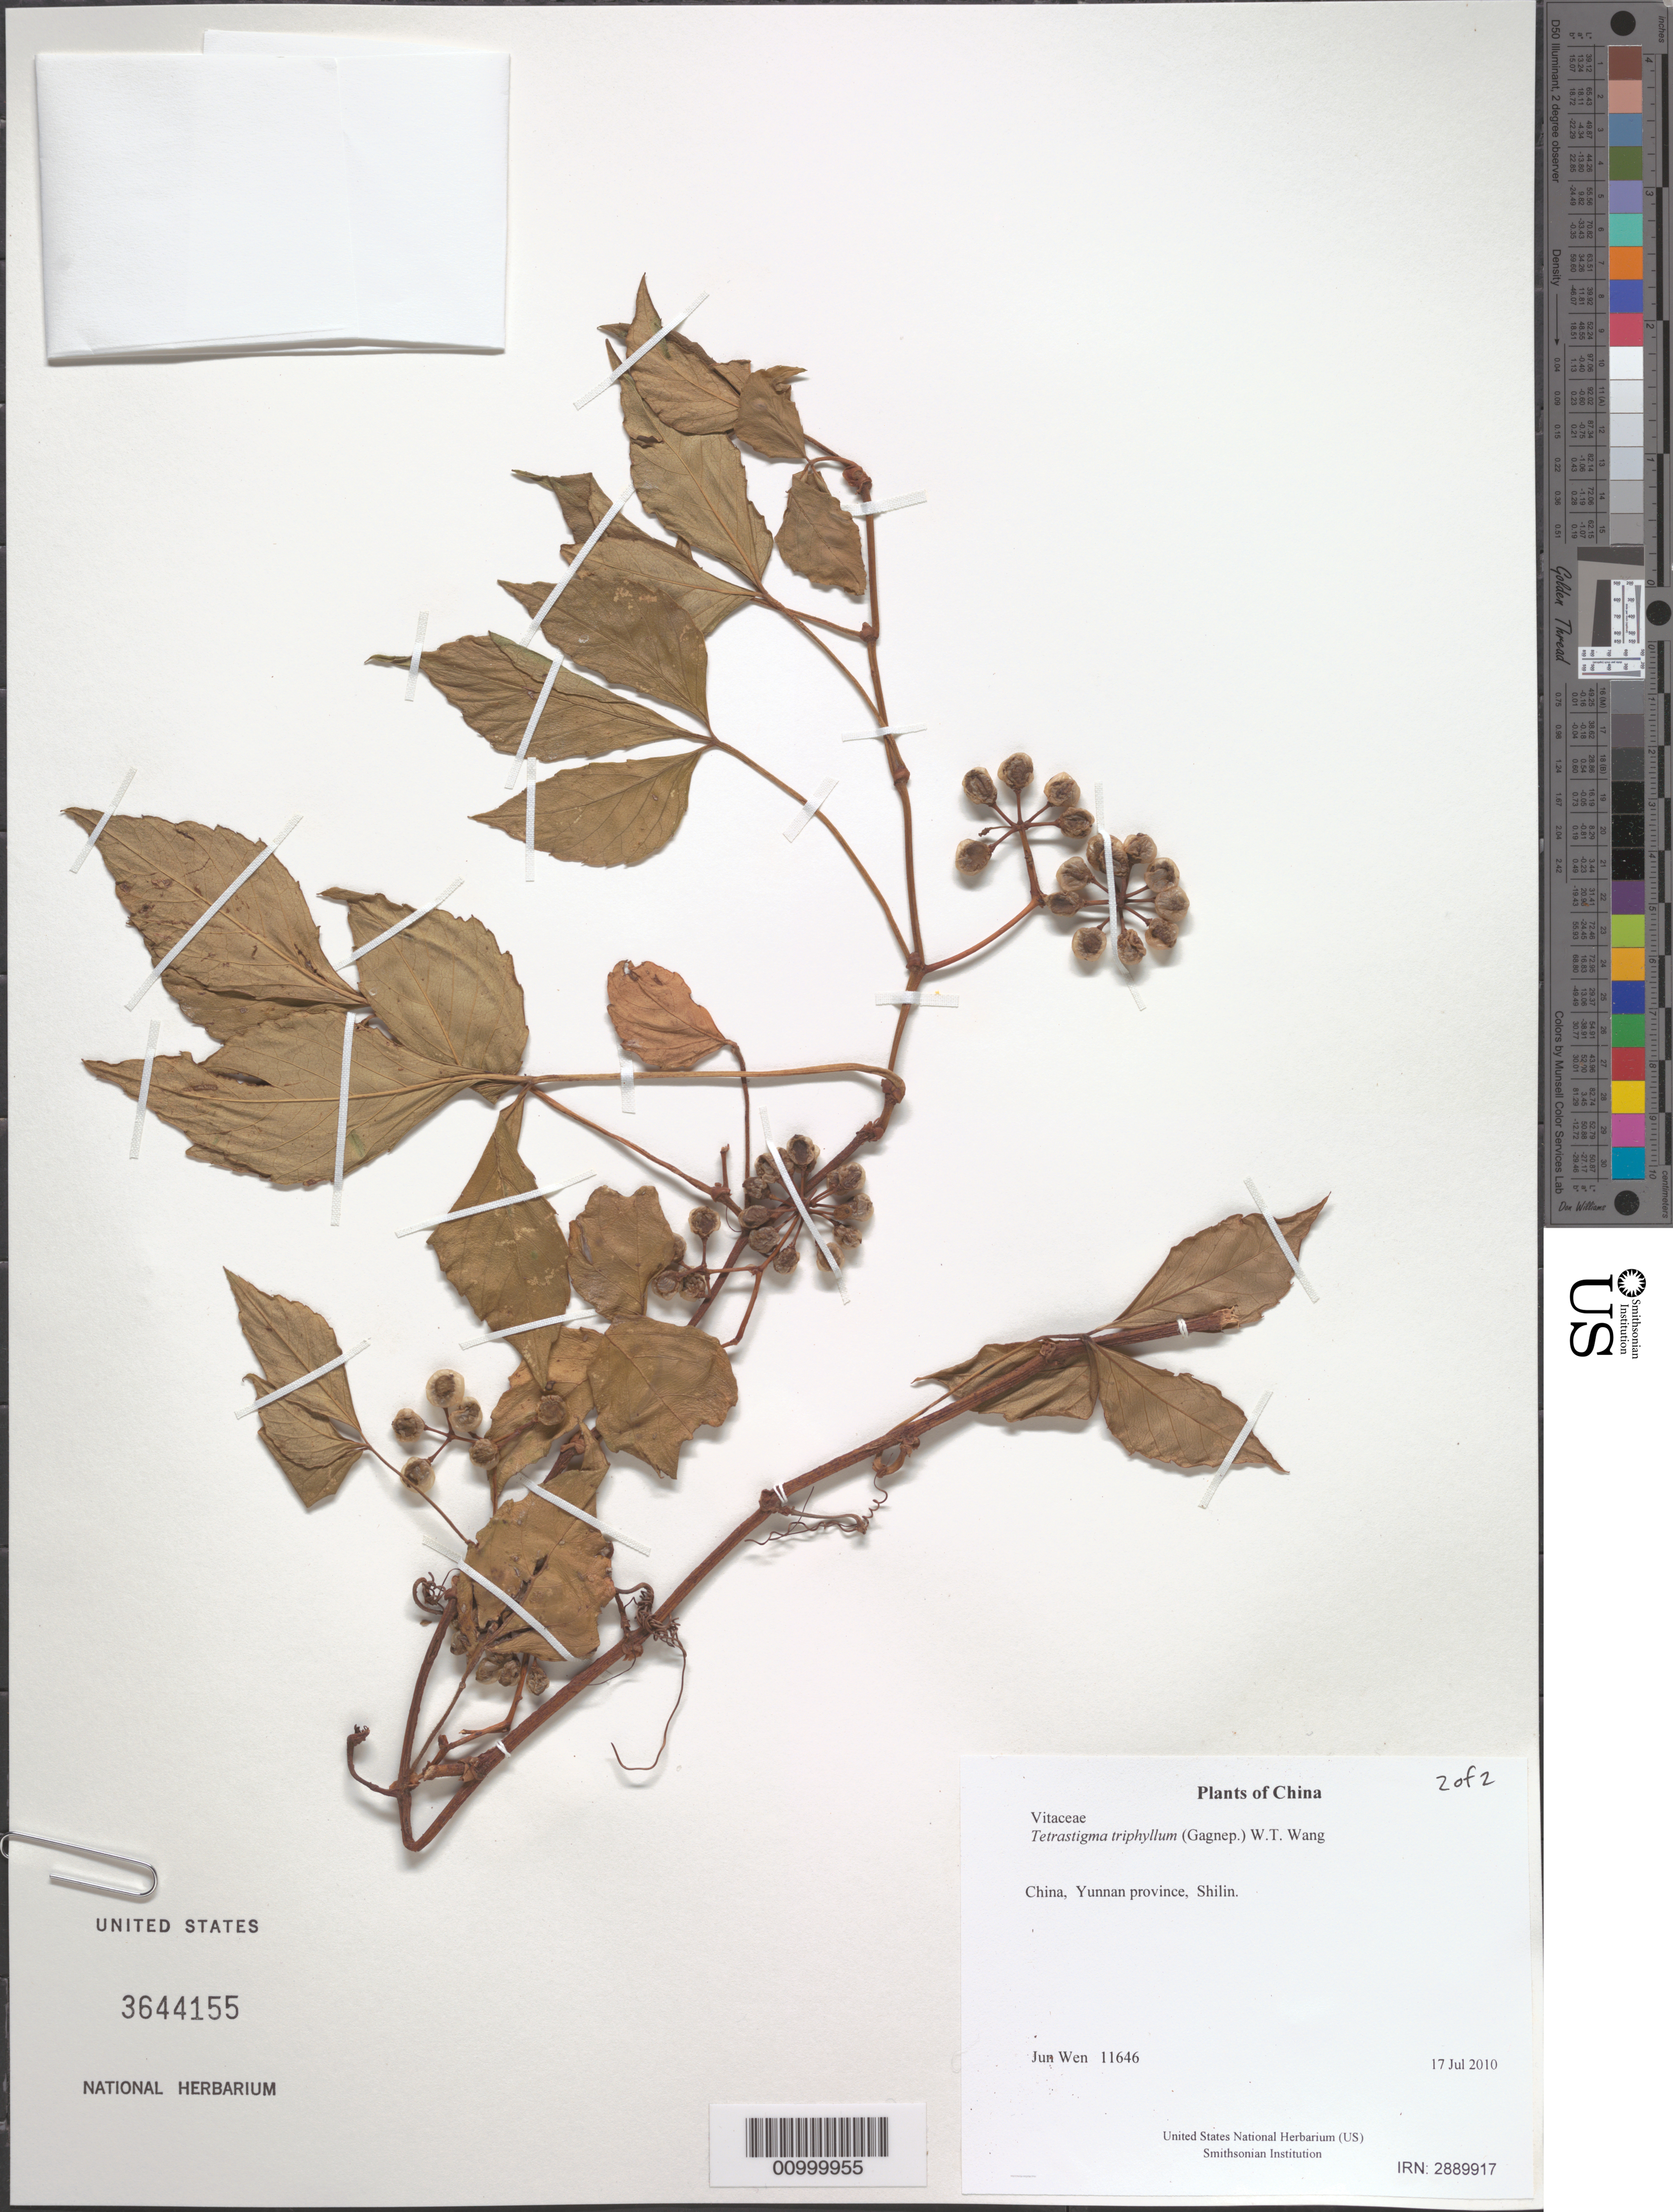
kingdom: Plantae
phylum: Tracheophyta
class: Magnoliopsida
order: Vitales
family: Vitaceae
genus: Tetrastigma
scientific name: Tetrastigma triphyllum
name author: (Gagnep.) W.T. Wang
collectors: J. Wen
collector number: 11646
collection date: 2010-07-17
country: China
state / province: Yunnan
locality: Shilin.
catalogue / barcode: US 3644155